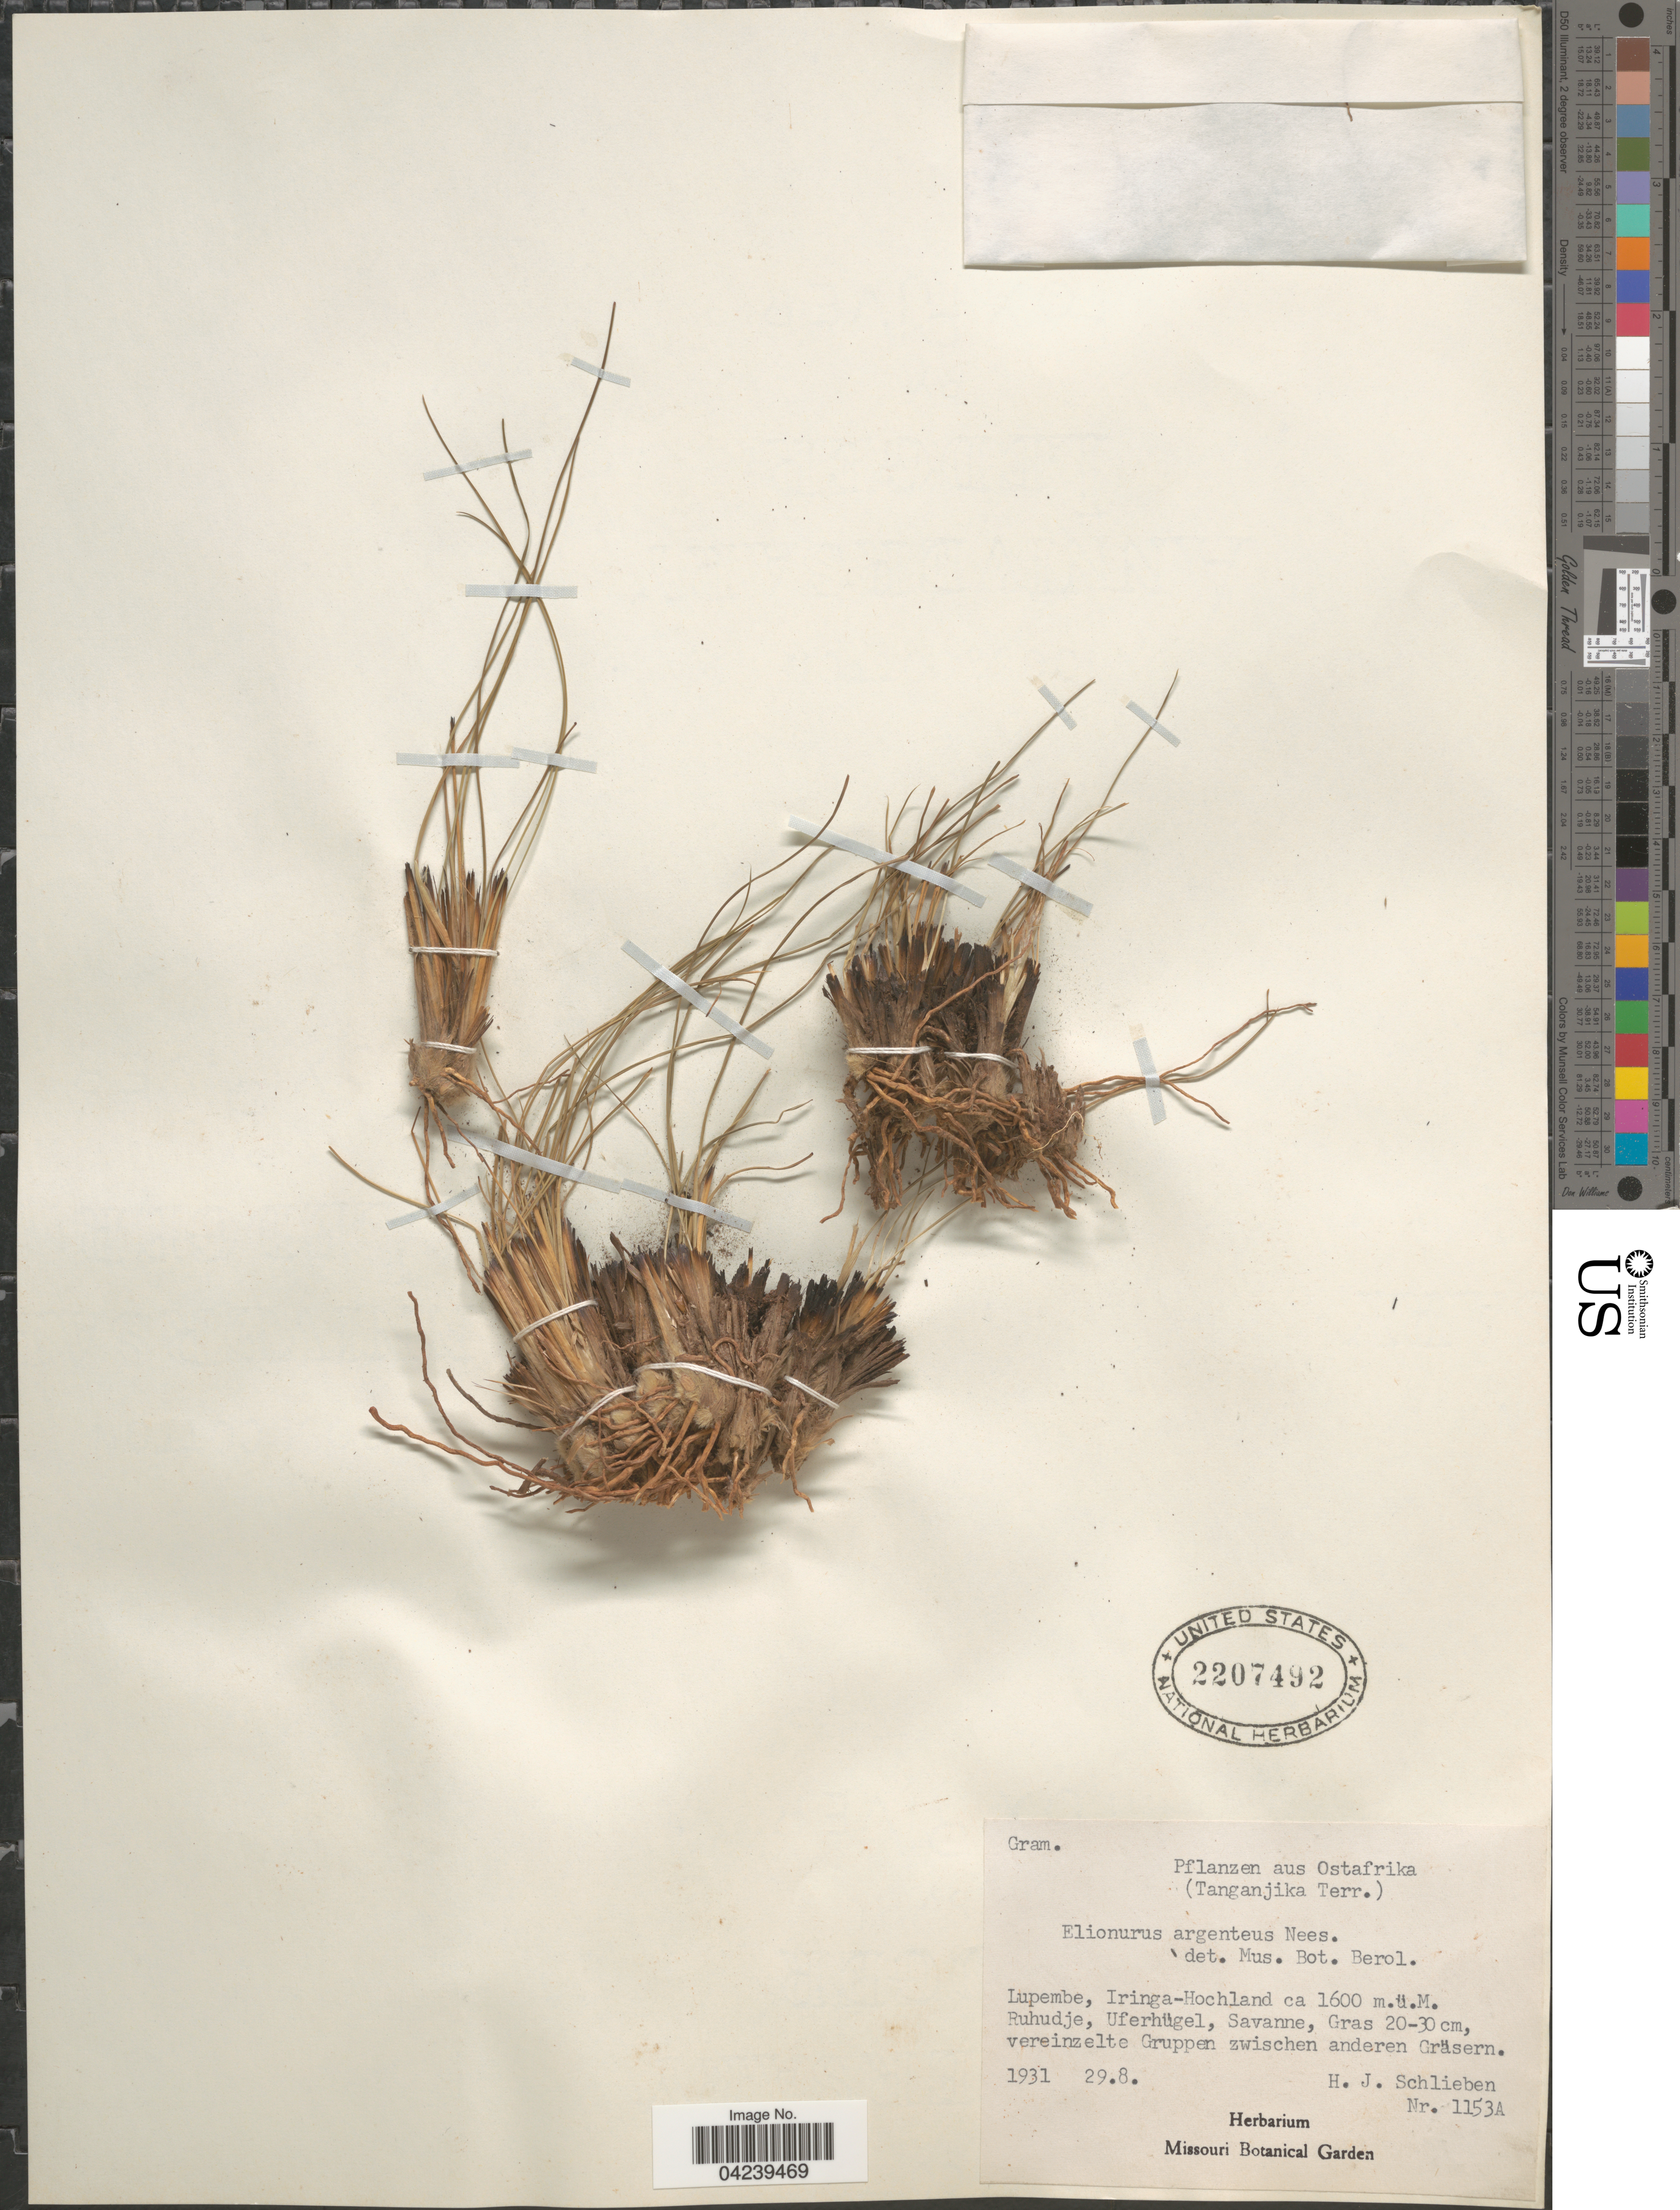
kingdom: Plantae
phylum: Tracheophyta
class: Liliopsida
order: Poales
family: Poaceae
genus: Elionurus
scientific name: Elionurus muticus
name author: (Spreng.) Kuntze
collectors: H. J. Schlieben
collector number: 1153A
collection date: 1931-08-29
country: Tanzania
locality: Aus Ostafrika. (Tanganjika Terr.) Lupembe, Iringa-Hochland. Ruhudje, Uferhügel, Savanne, vereinzelte Gruppen zwischen anderen Gräsern.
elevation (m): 1600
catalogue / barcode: US 2207492